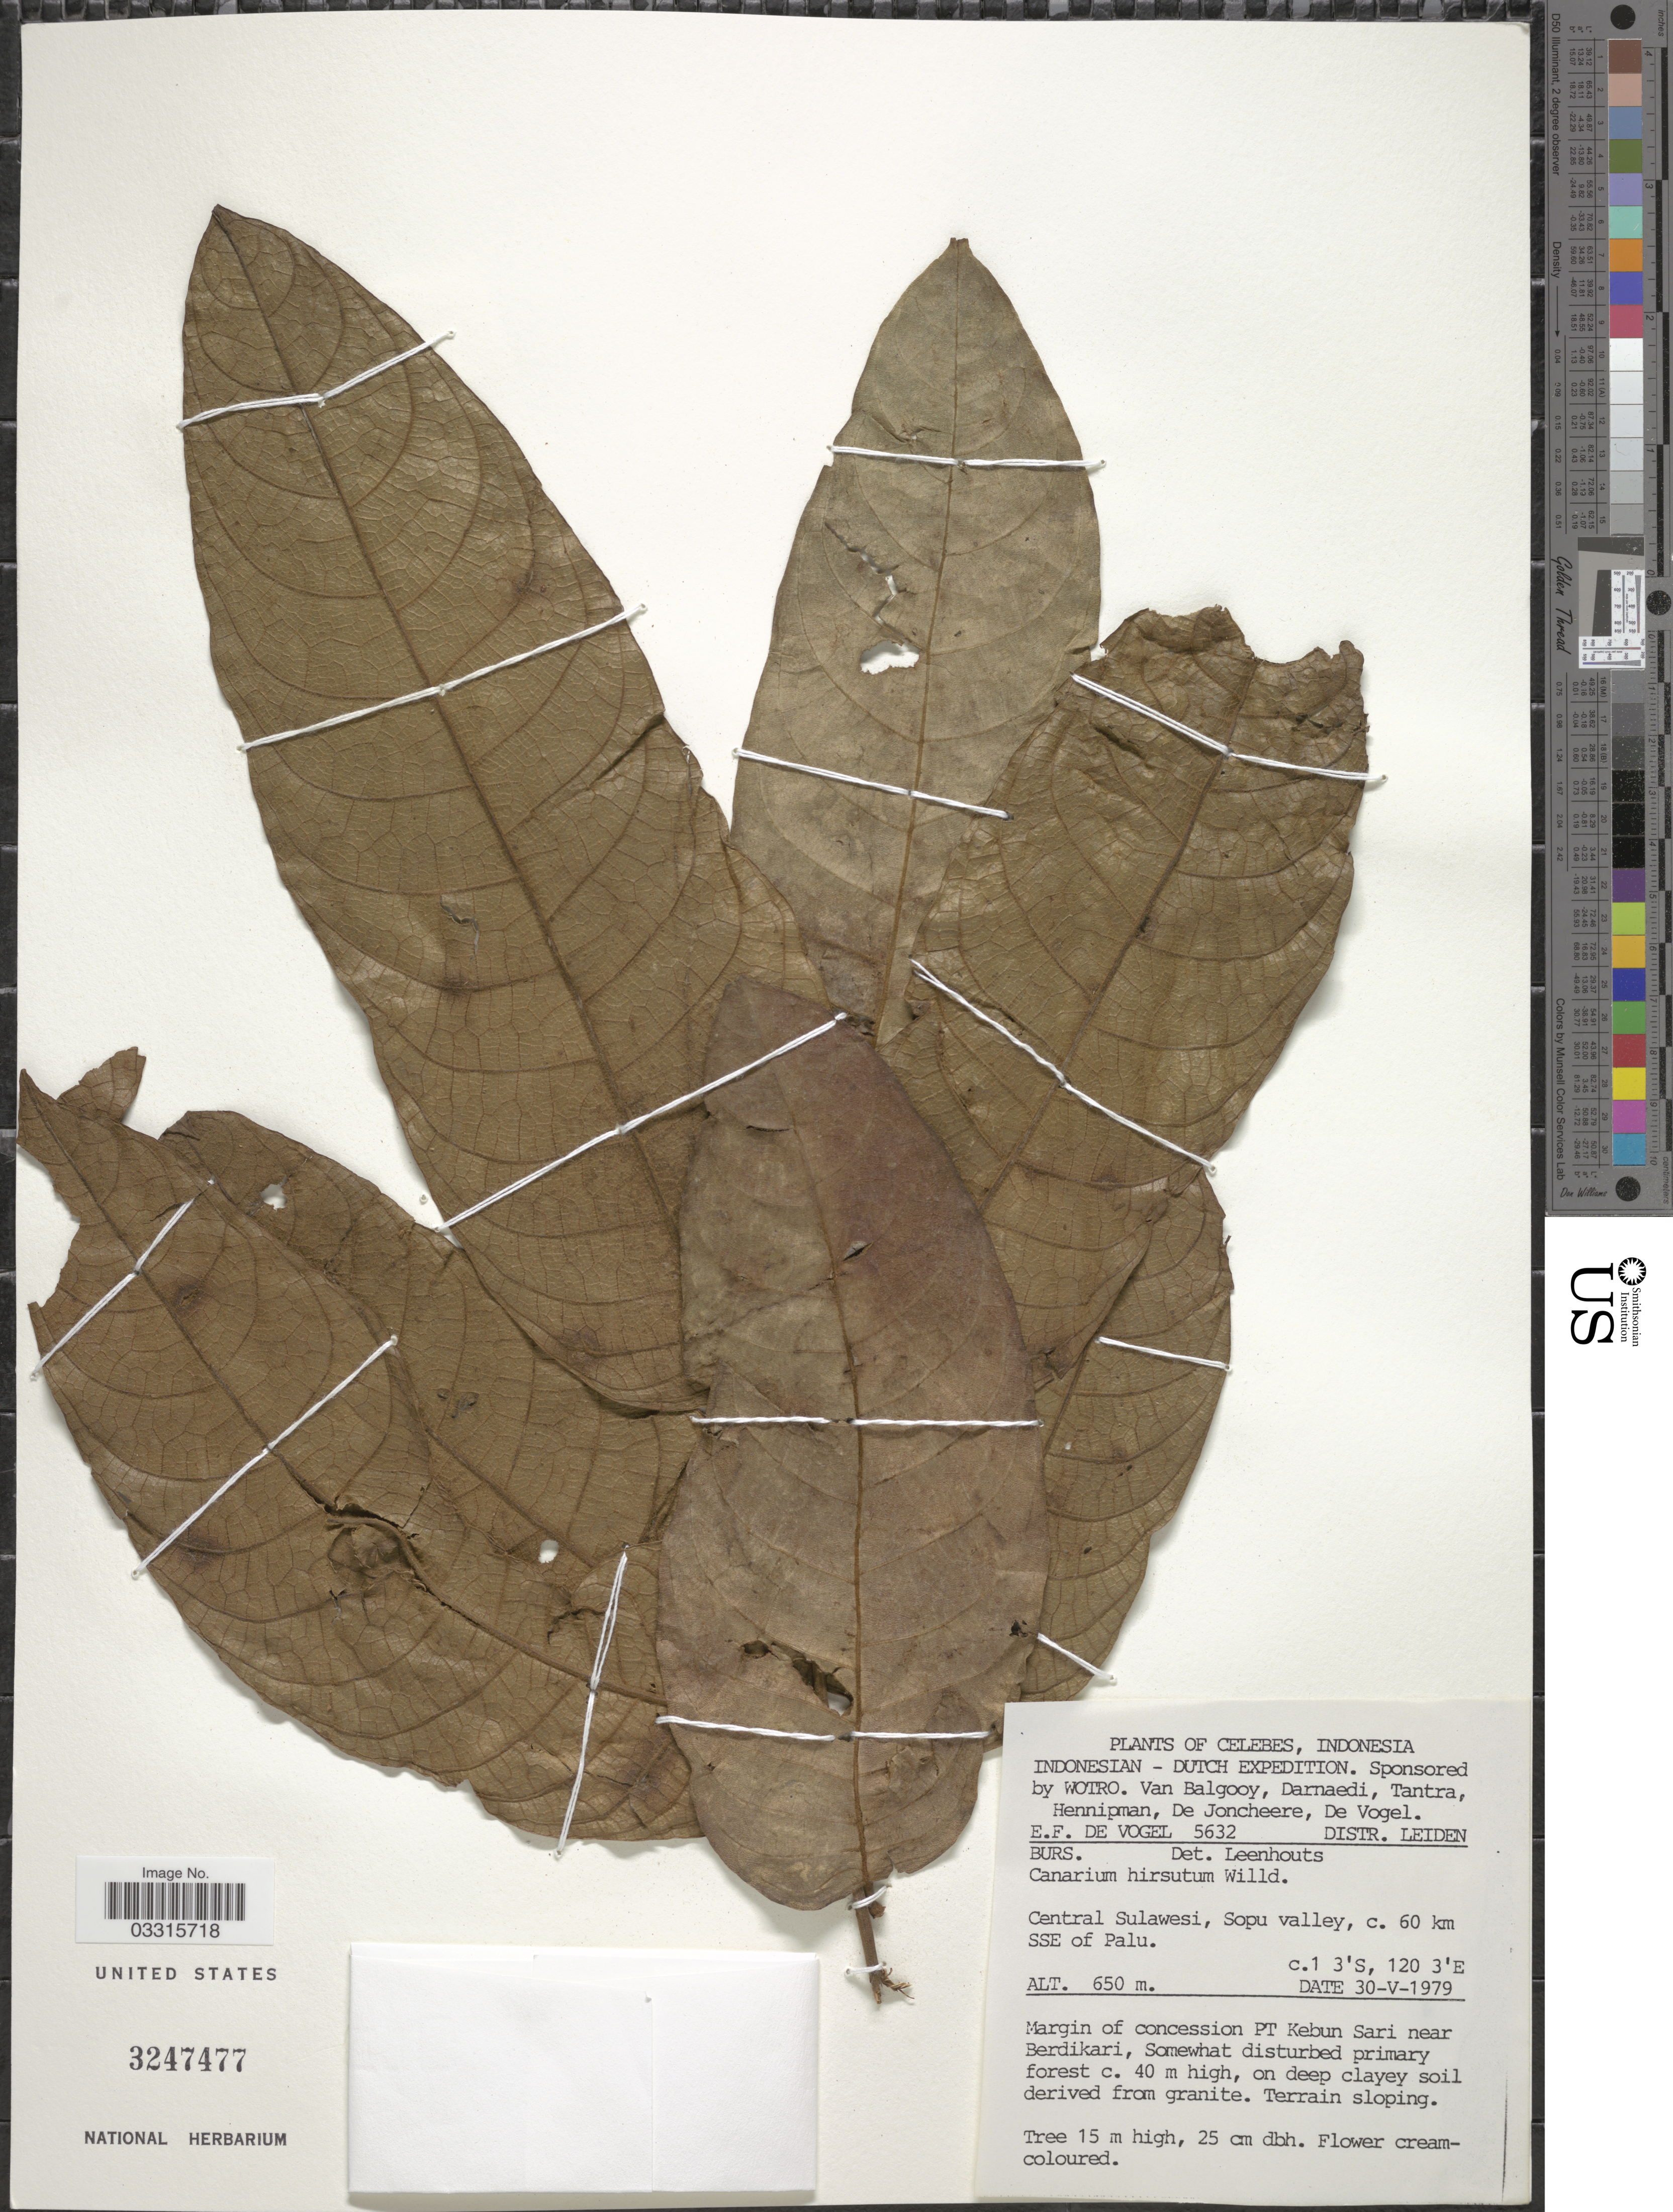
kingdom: Plantae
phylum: Tracheophyta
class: Magnoliopsida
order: Sapindales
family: Burseraceae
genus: Canarium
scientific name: Canarium hirsutum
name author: Willd.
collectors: E. F. de Vogel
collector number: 5632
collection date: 1979-05-30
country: Indonesia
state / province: Sulawesi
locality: Celebes. Central Sulawesi, Sopu valley, c. 60 km SSE of Palu. Margin of concession PT Kebun Sari near Berdikari.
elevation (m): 650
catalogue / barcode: US 3247477